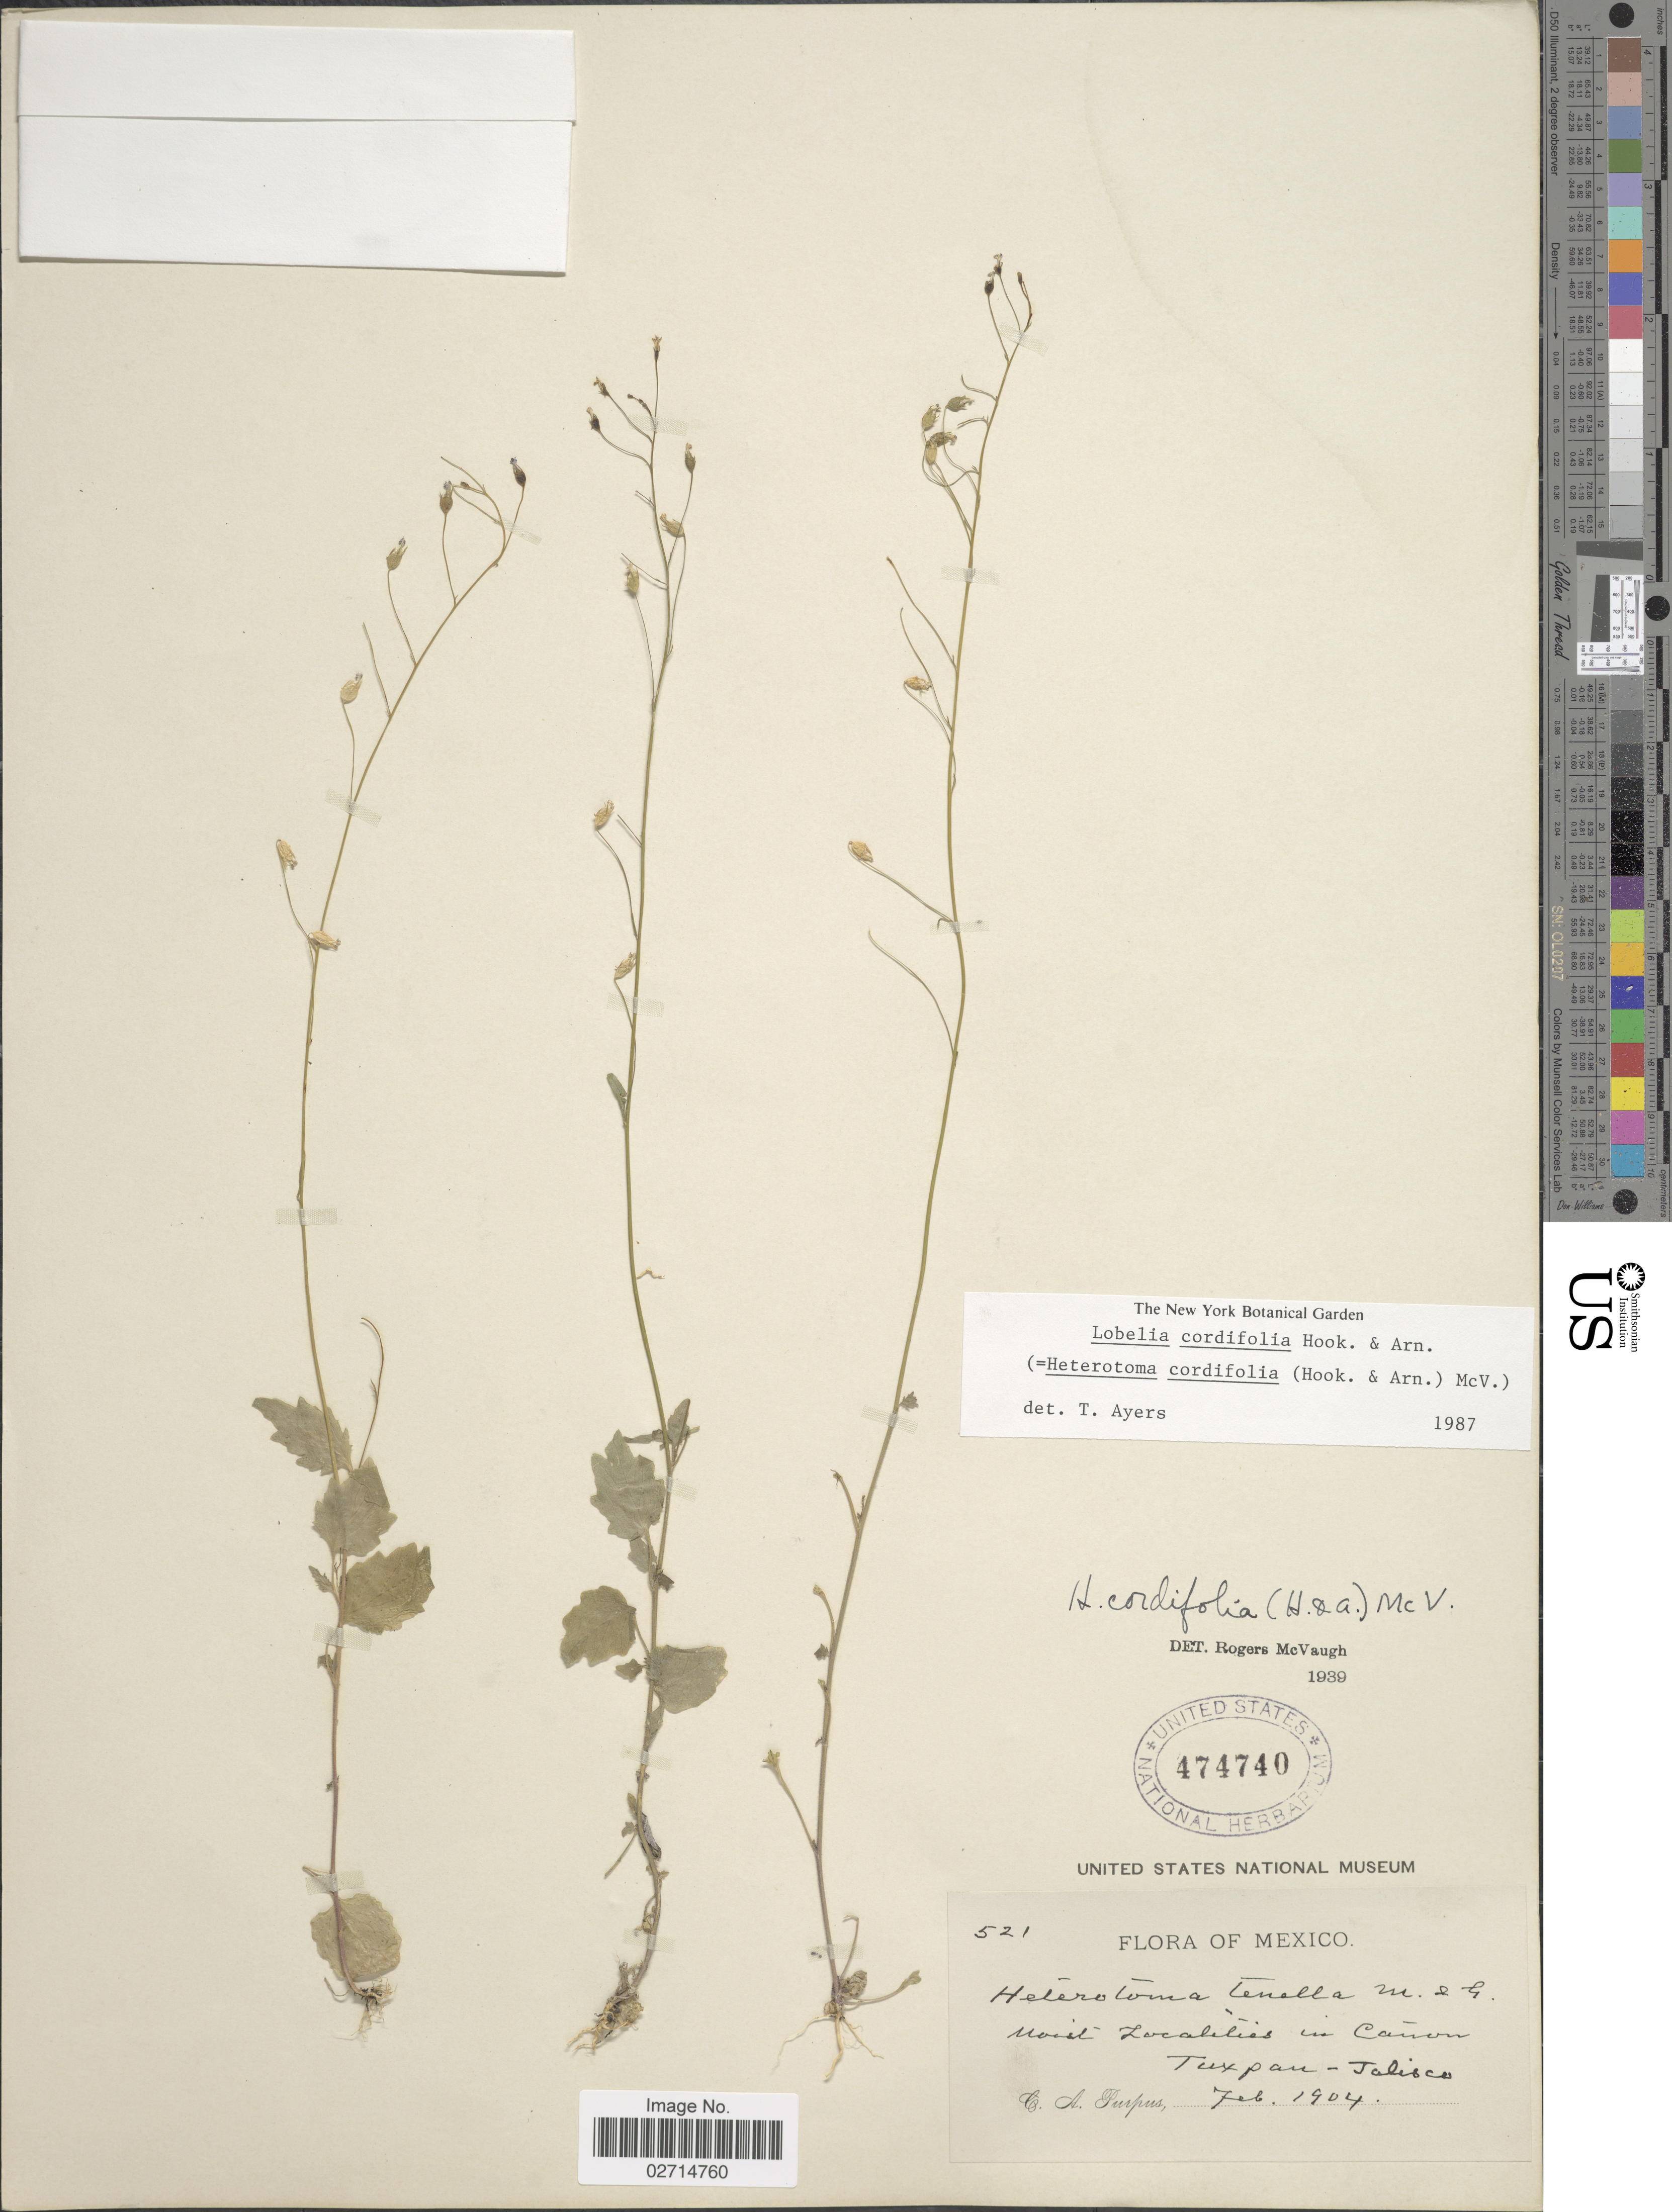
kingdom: Plantae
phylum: Tracheophyta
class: Magnoliopsida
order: Asterales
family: Campanulaceae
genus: Lobelia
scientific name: Lobelia cordifolia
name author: Hook. & Arn.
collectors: C. A. Purpus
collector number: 521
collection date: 1904-02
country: Mexico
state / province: Jalisco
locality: Moist Localities in Cañon. Tuxpan.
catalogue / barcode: US 474740